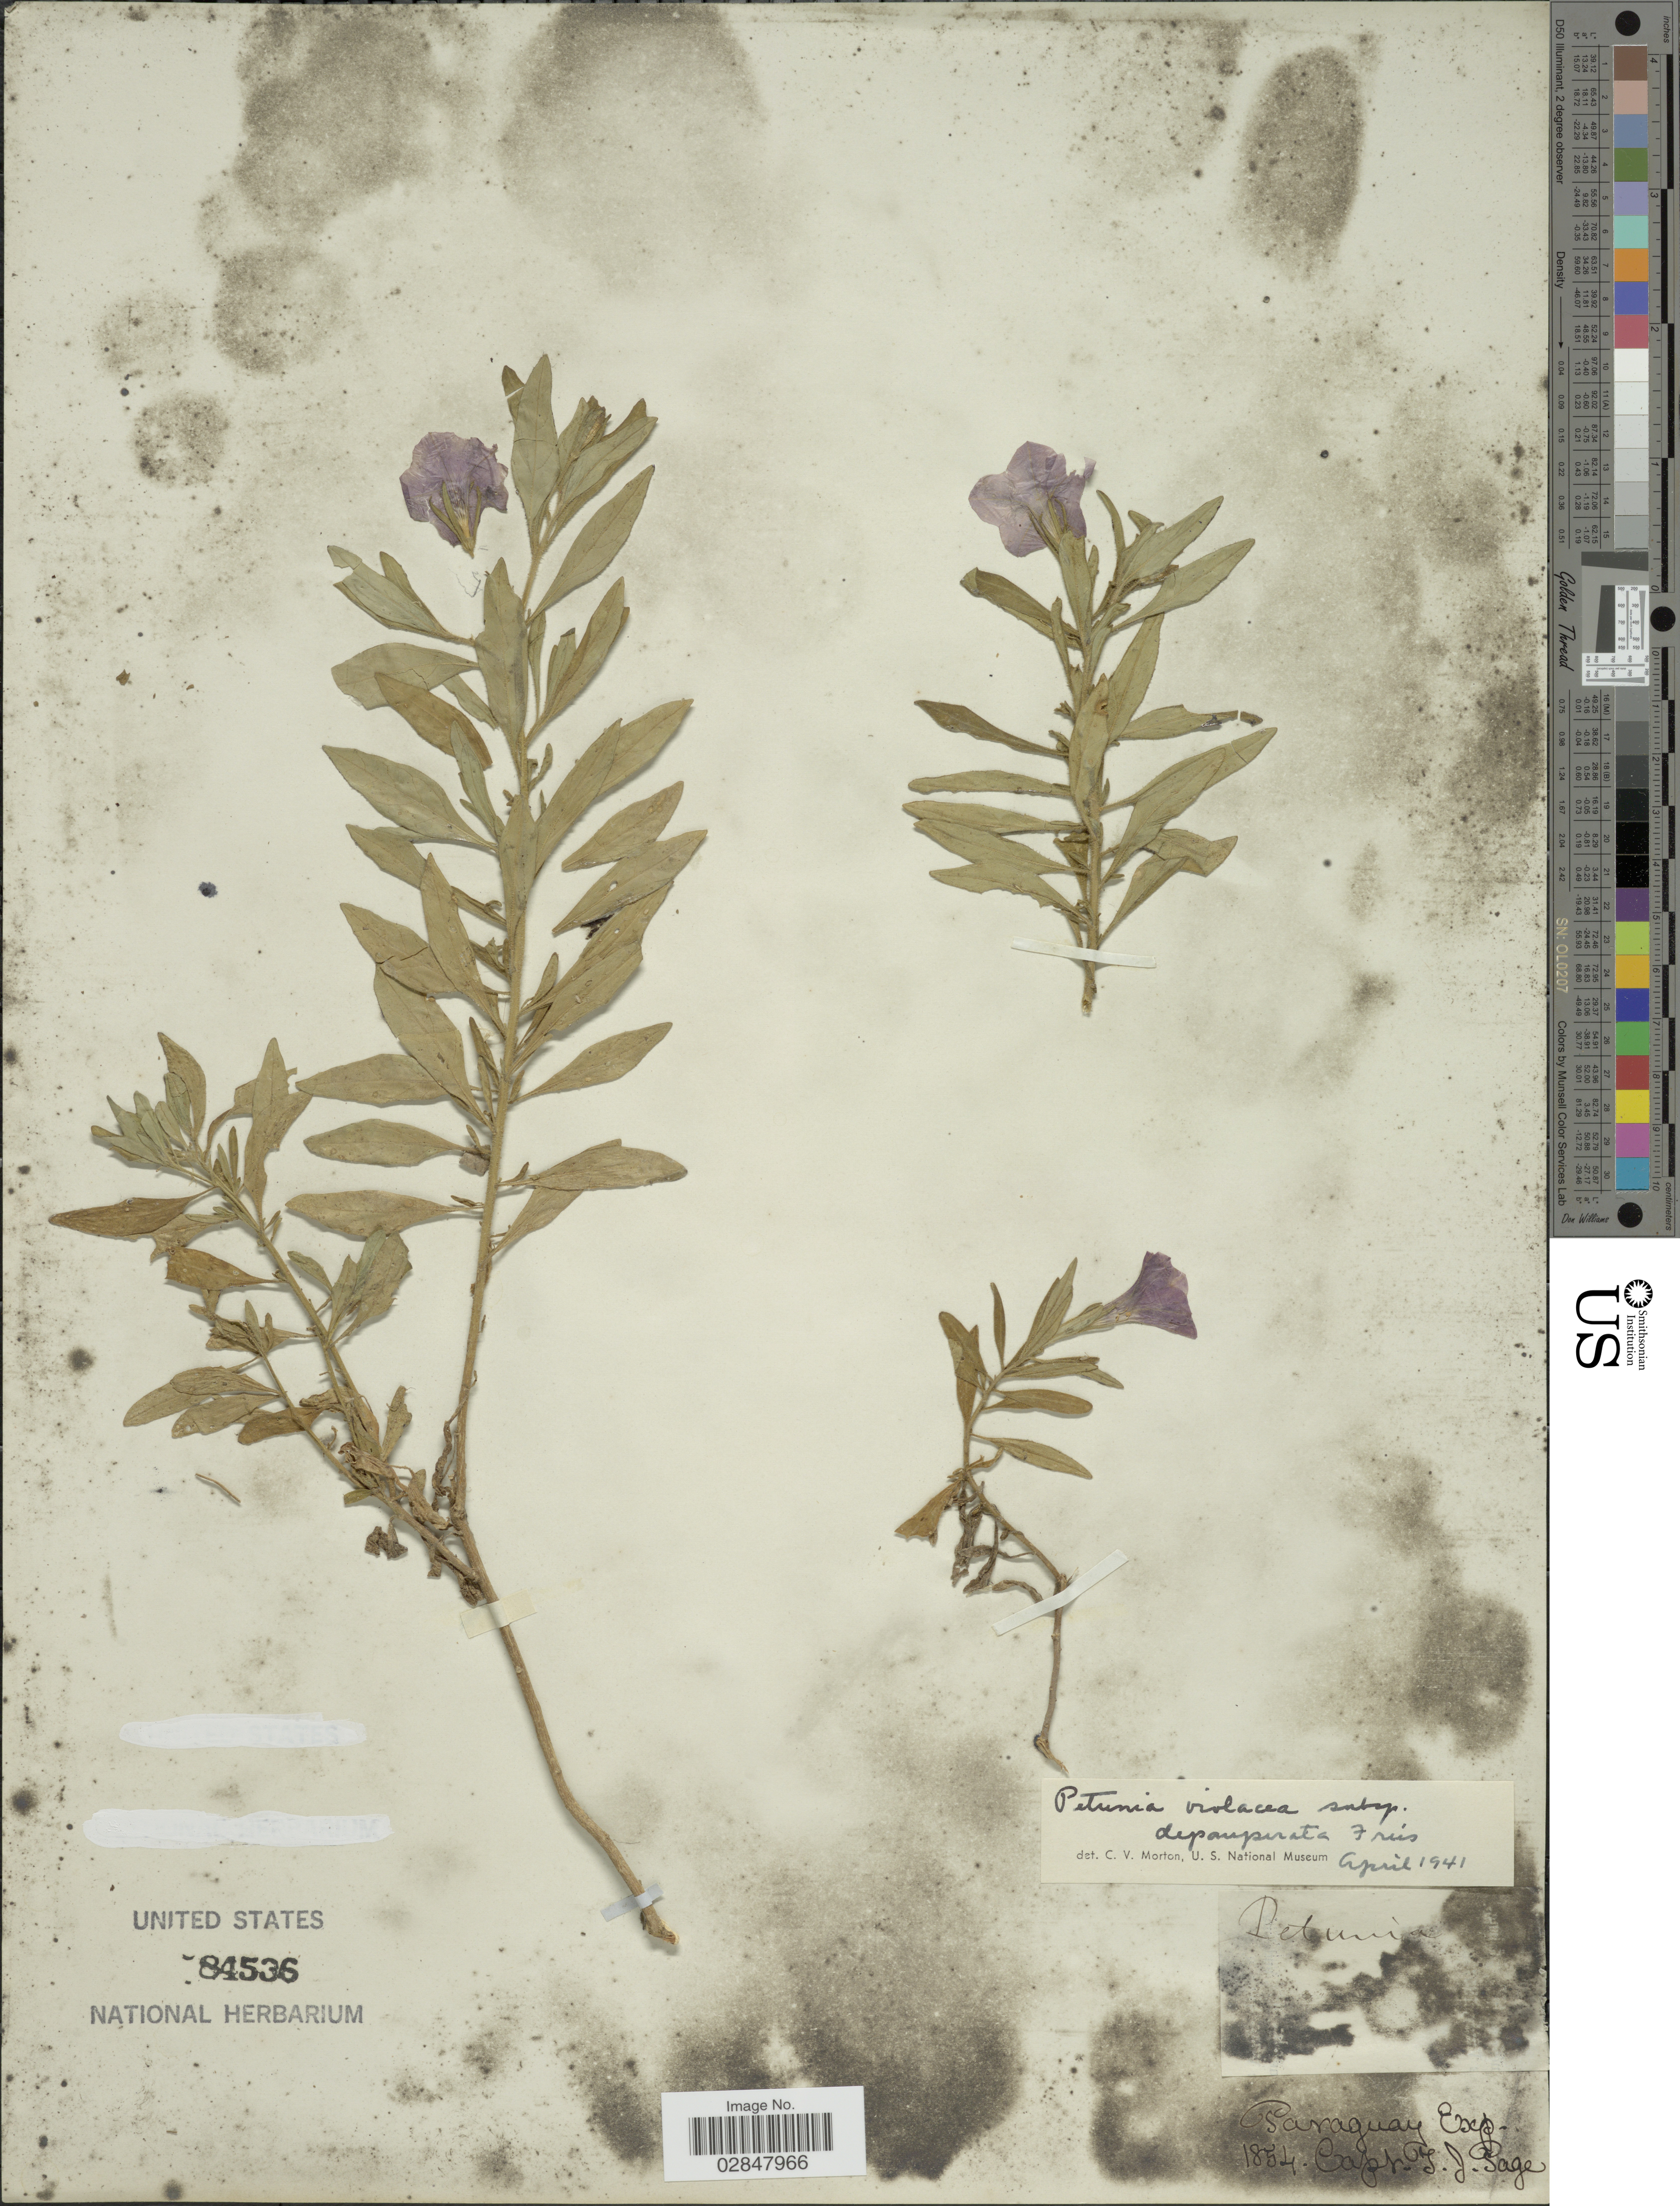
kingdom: Plantae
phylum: Tracheophyta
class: Magnoliopsida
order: Solanales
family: Solanaceae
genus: Petunia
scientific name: Petunia integrifolia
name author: (Hook.) Schinz & Thell.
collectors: T. J. Page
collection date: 1854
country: Paraguay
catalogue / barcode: US 84536